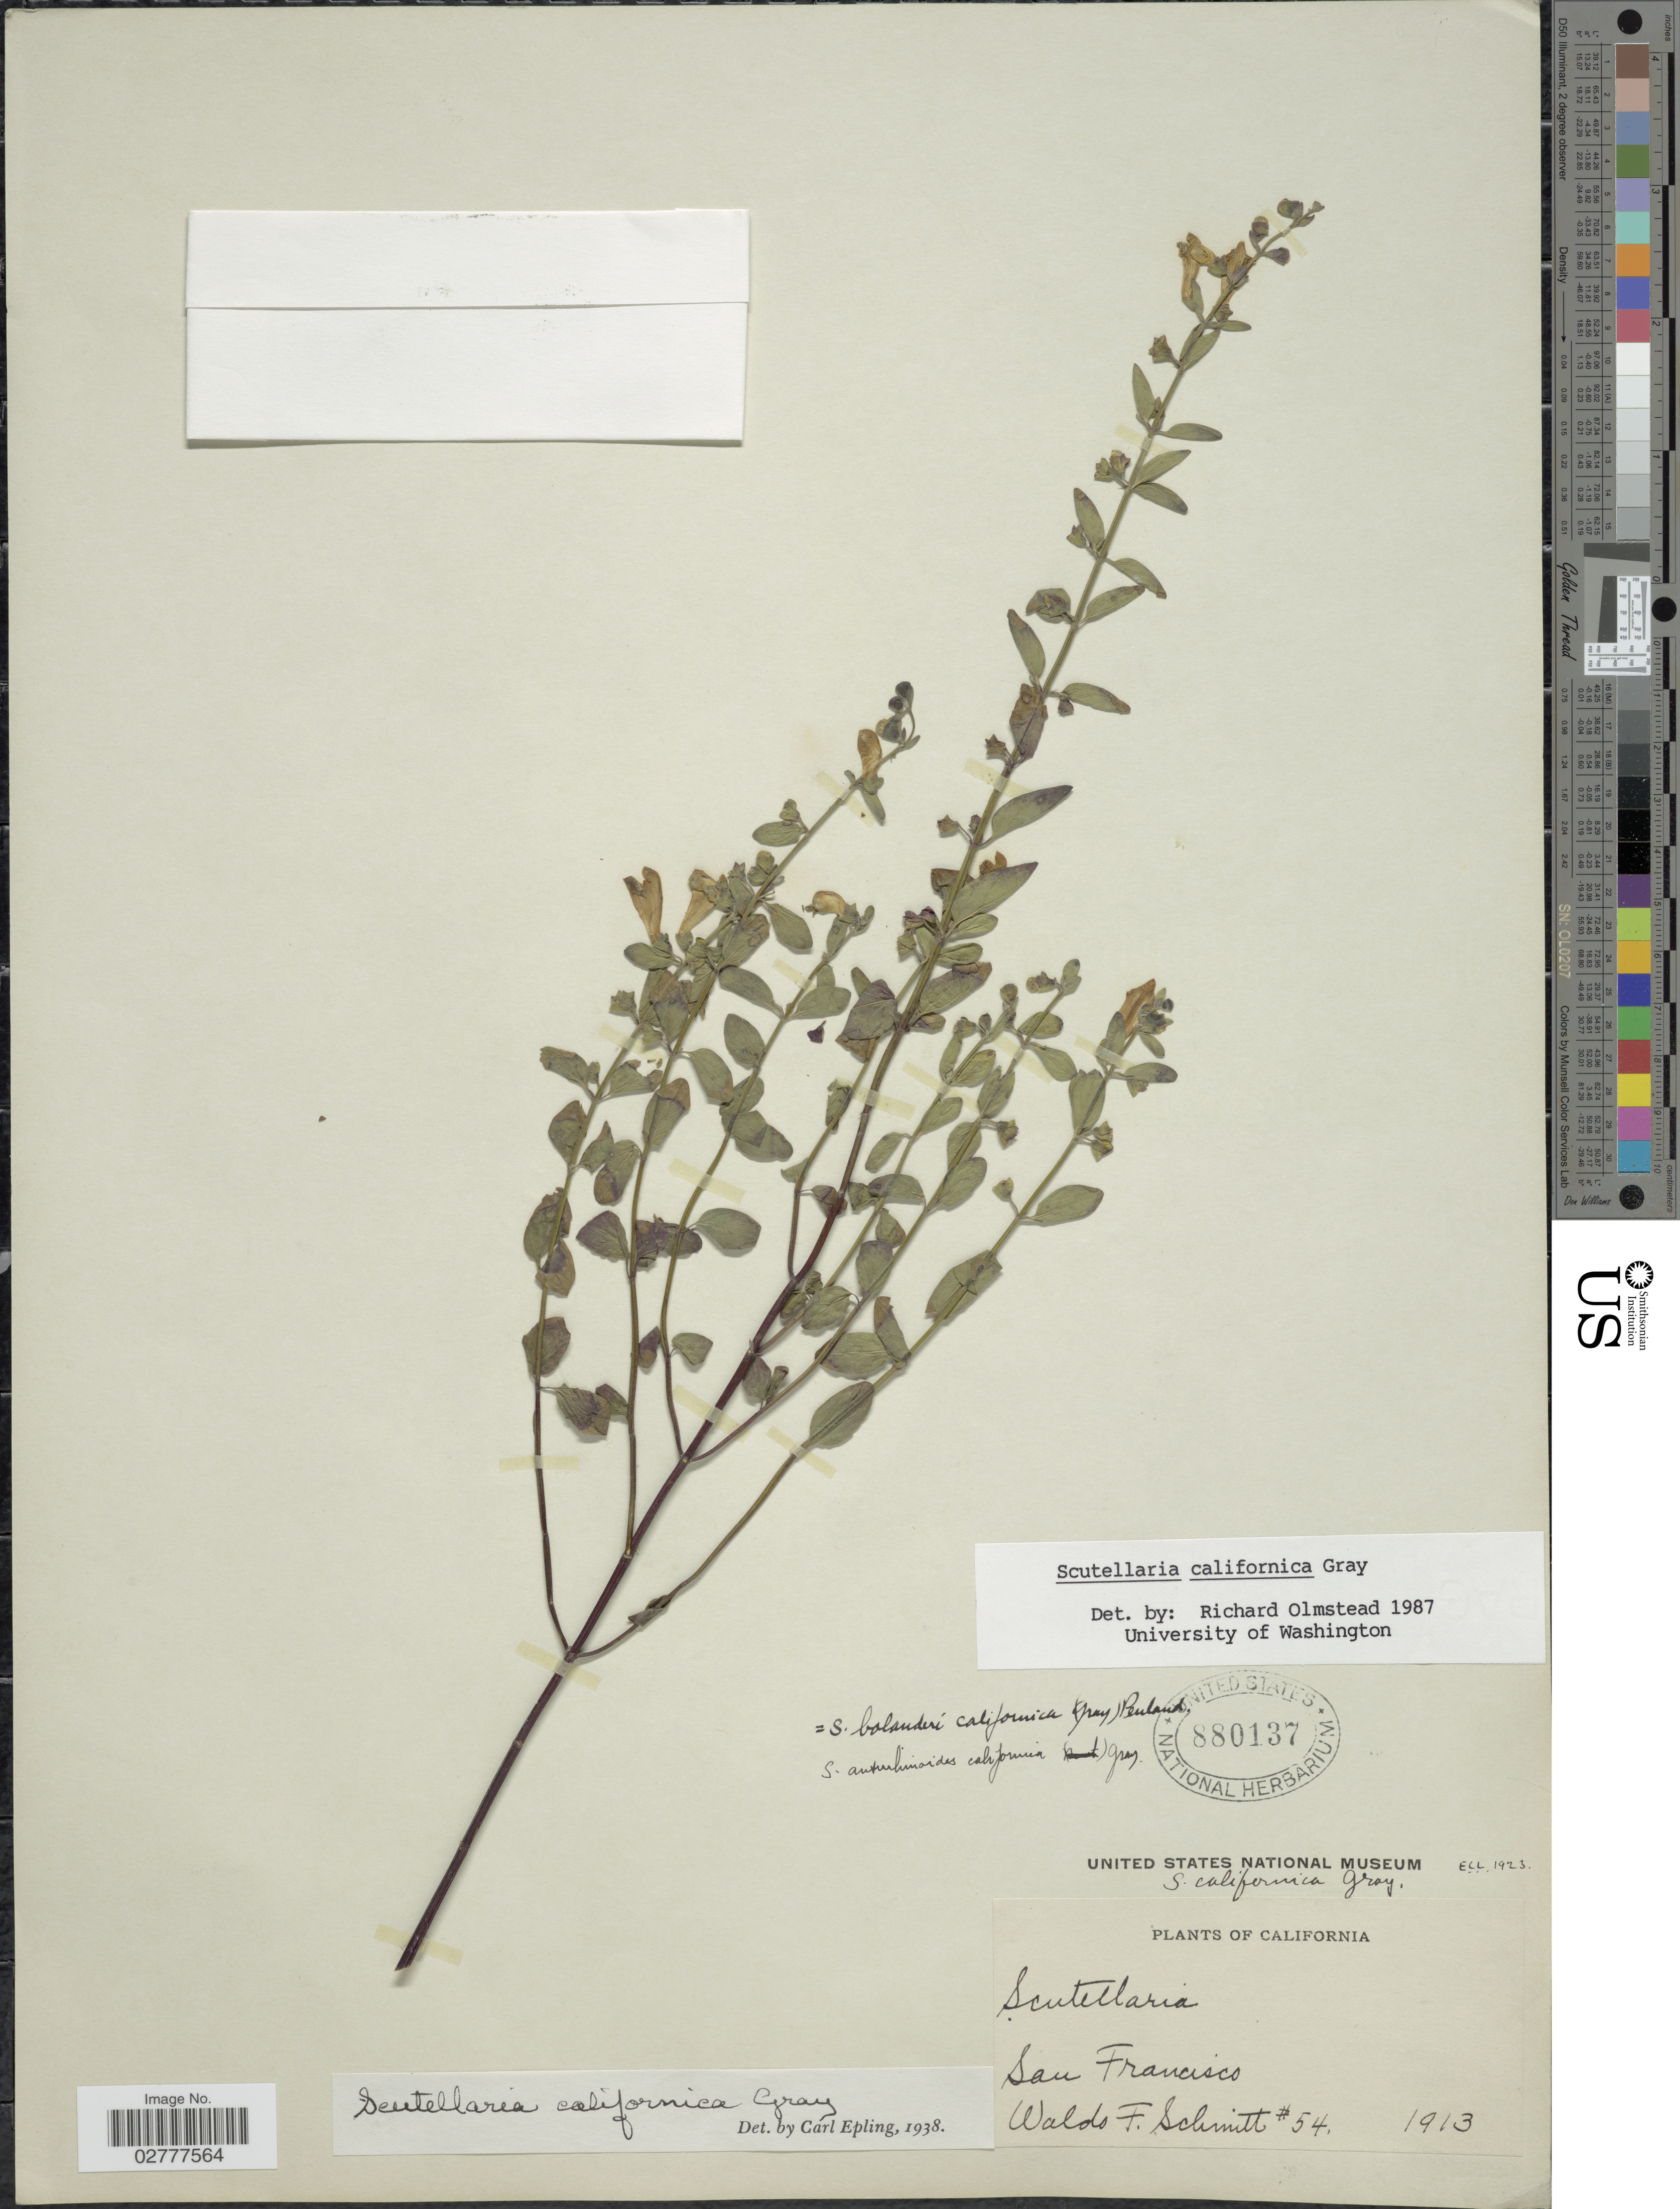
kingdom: Plantae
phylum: Tracheophyta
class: Magnoliopsida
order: Lamiales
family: Lamiaceae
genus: Scutellaria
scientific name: Scutellaria californica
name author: A. Gray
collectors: W. F. Schmitt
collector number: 54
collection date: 1913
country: United States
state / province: California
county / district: San Francisco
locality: San Francisco.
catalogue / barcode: US 880137